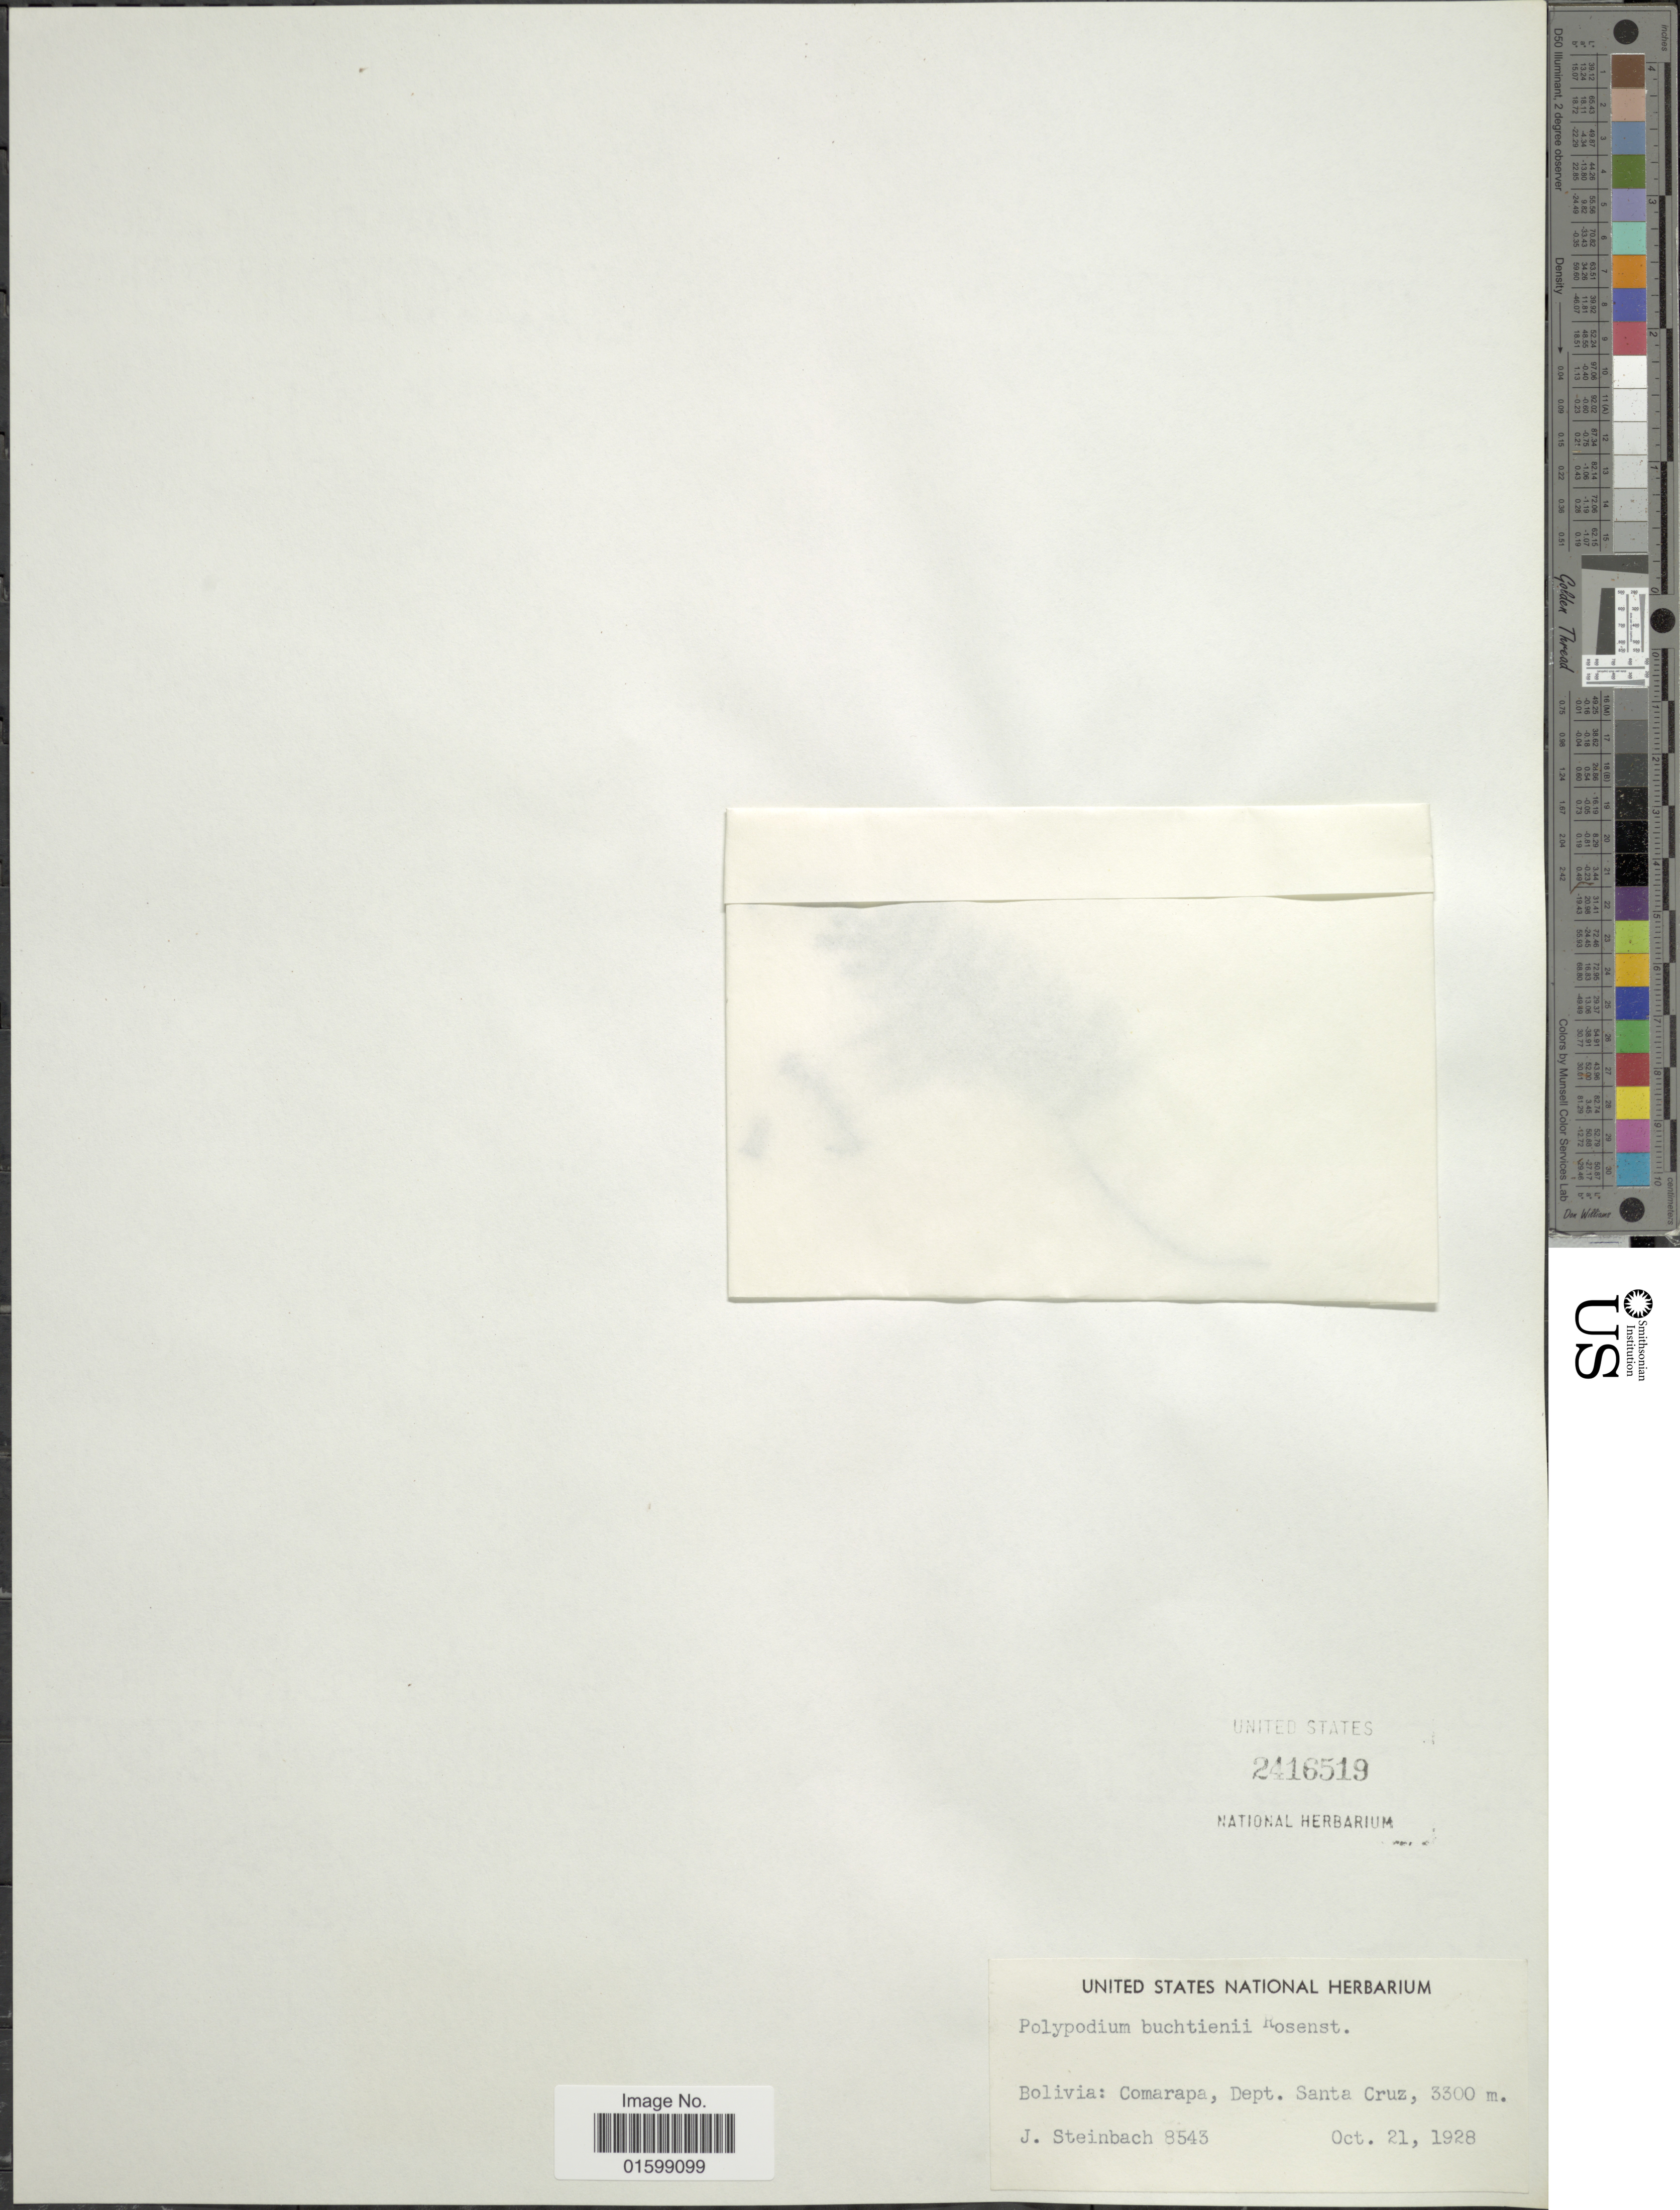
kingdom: Plantae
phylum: Tracheophyta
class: Polypodiopsida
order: Polypodiales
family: Polypodiaceae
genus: Pleopeltis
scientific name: Pleopeltis buchtienii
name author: (Christ & Rosenst.) A.R. Sm.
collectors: J. Steinbach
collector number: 8543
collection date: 1928-10-21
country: Bolivia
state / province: Santa Cruz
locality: Comarapa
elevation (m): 3300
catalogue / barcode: US 2416519